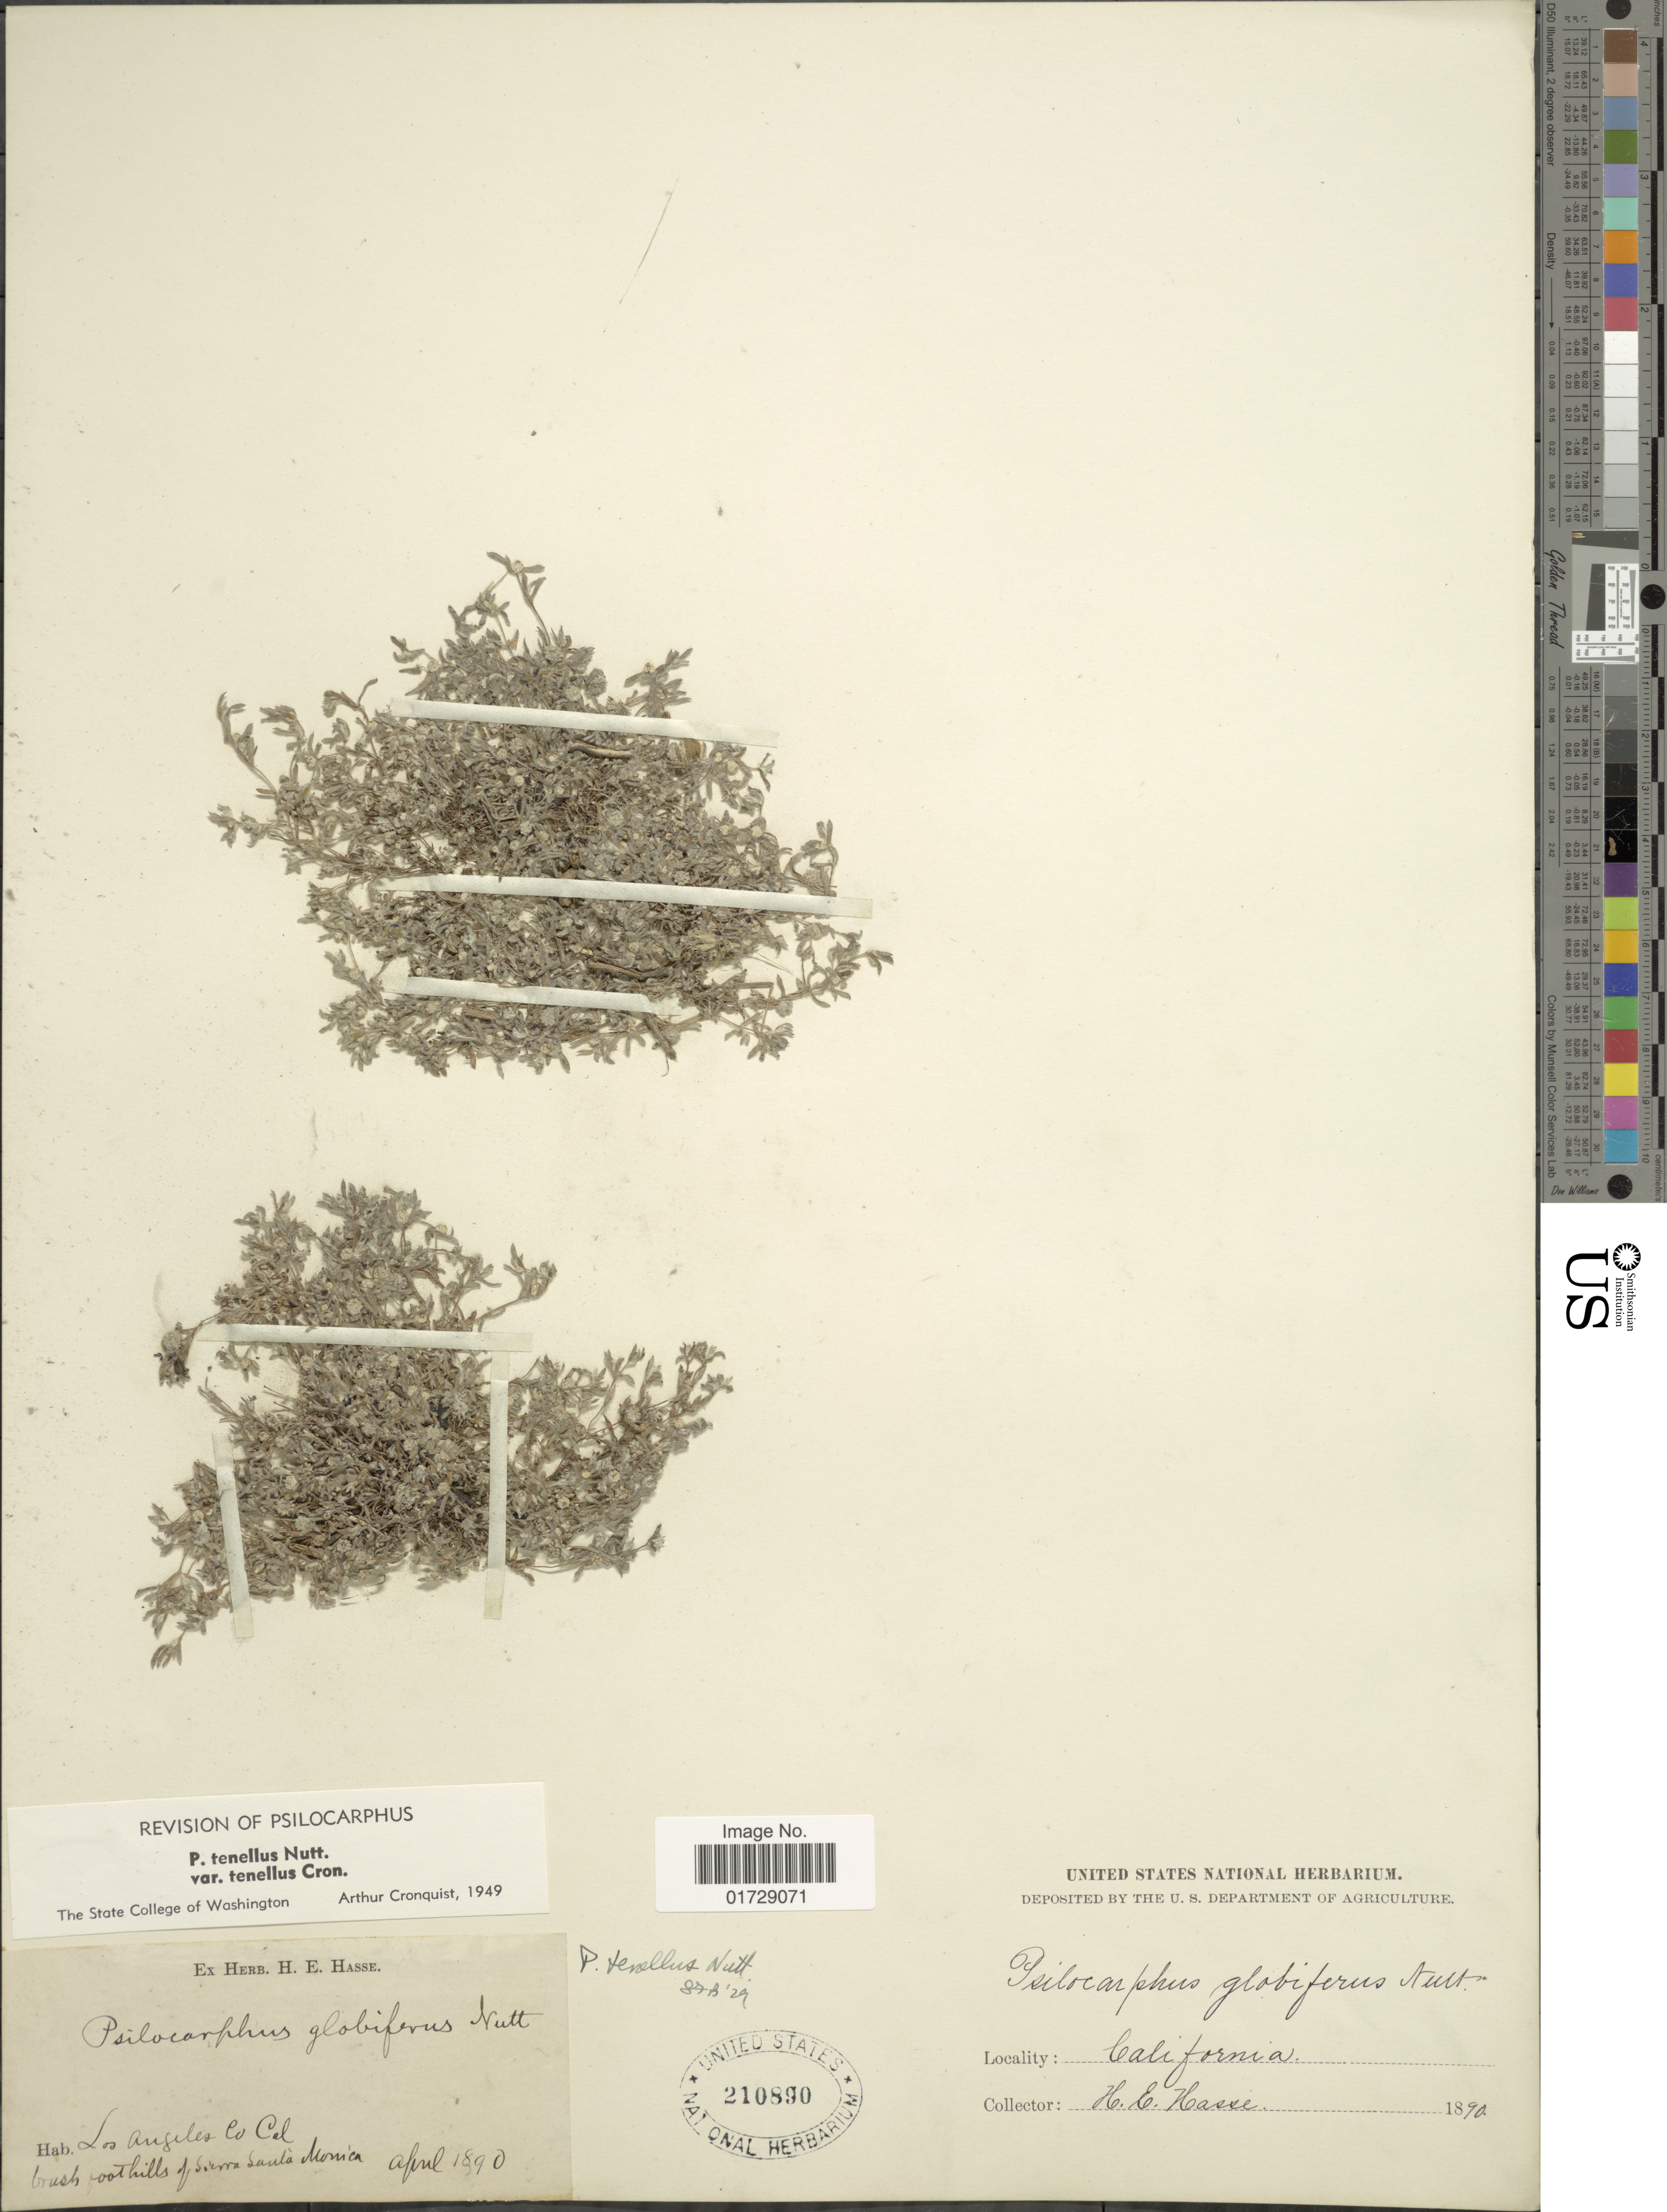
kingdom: Plantae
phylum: Tracheophyta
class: Magnoliopsida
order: Asterales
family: Asteraceae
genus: Psilocarphus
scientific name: Psilocarphus tenellus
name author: Nutt.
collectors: H. E. Hasse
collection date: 1890-04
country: United States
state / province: California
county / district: Los Angeles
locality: Los Angeles Co., brush foothills of Sierra Santa Monica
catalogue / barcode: US 210890